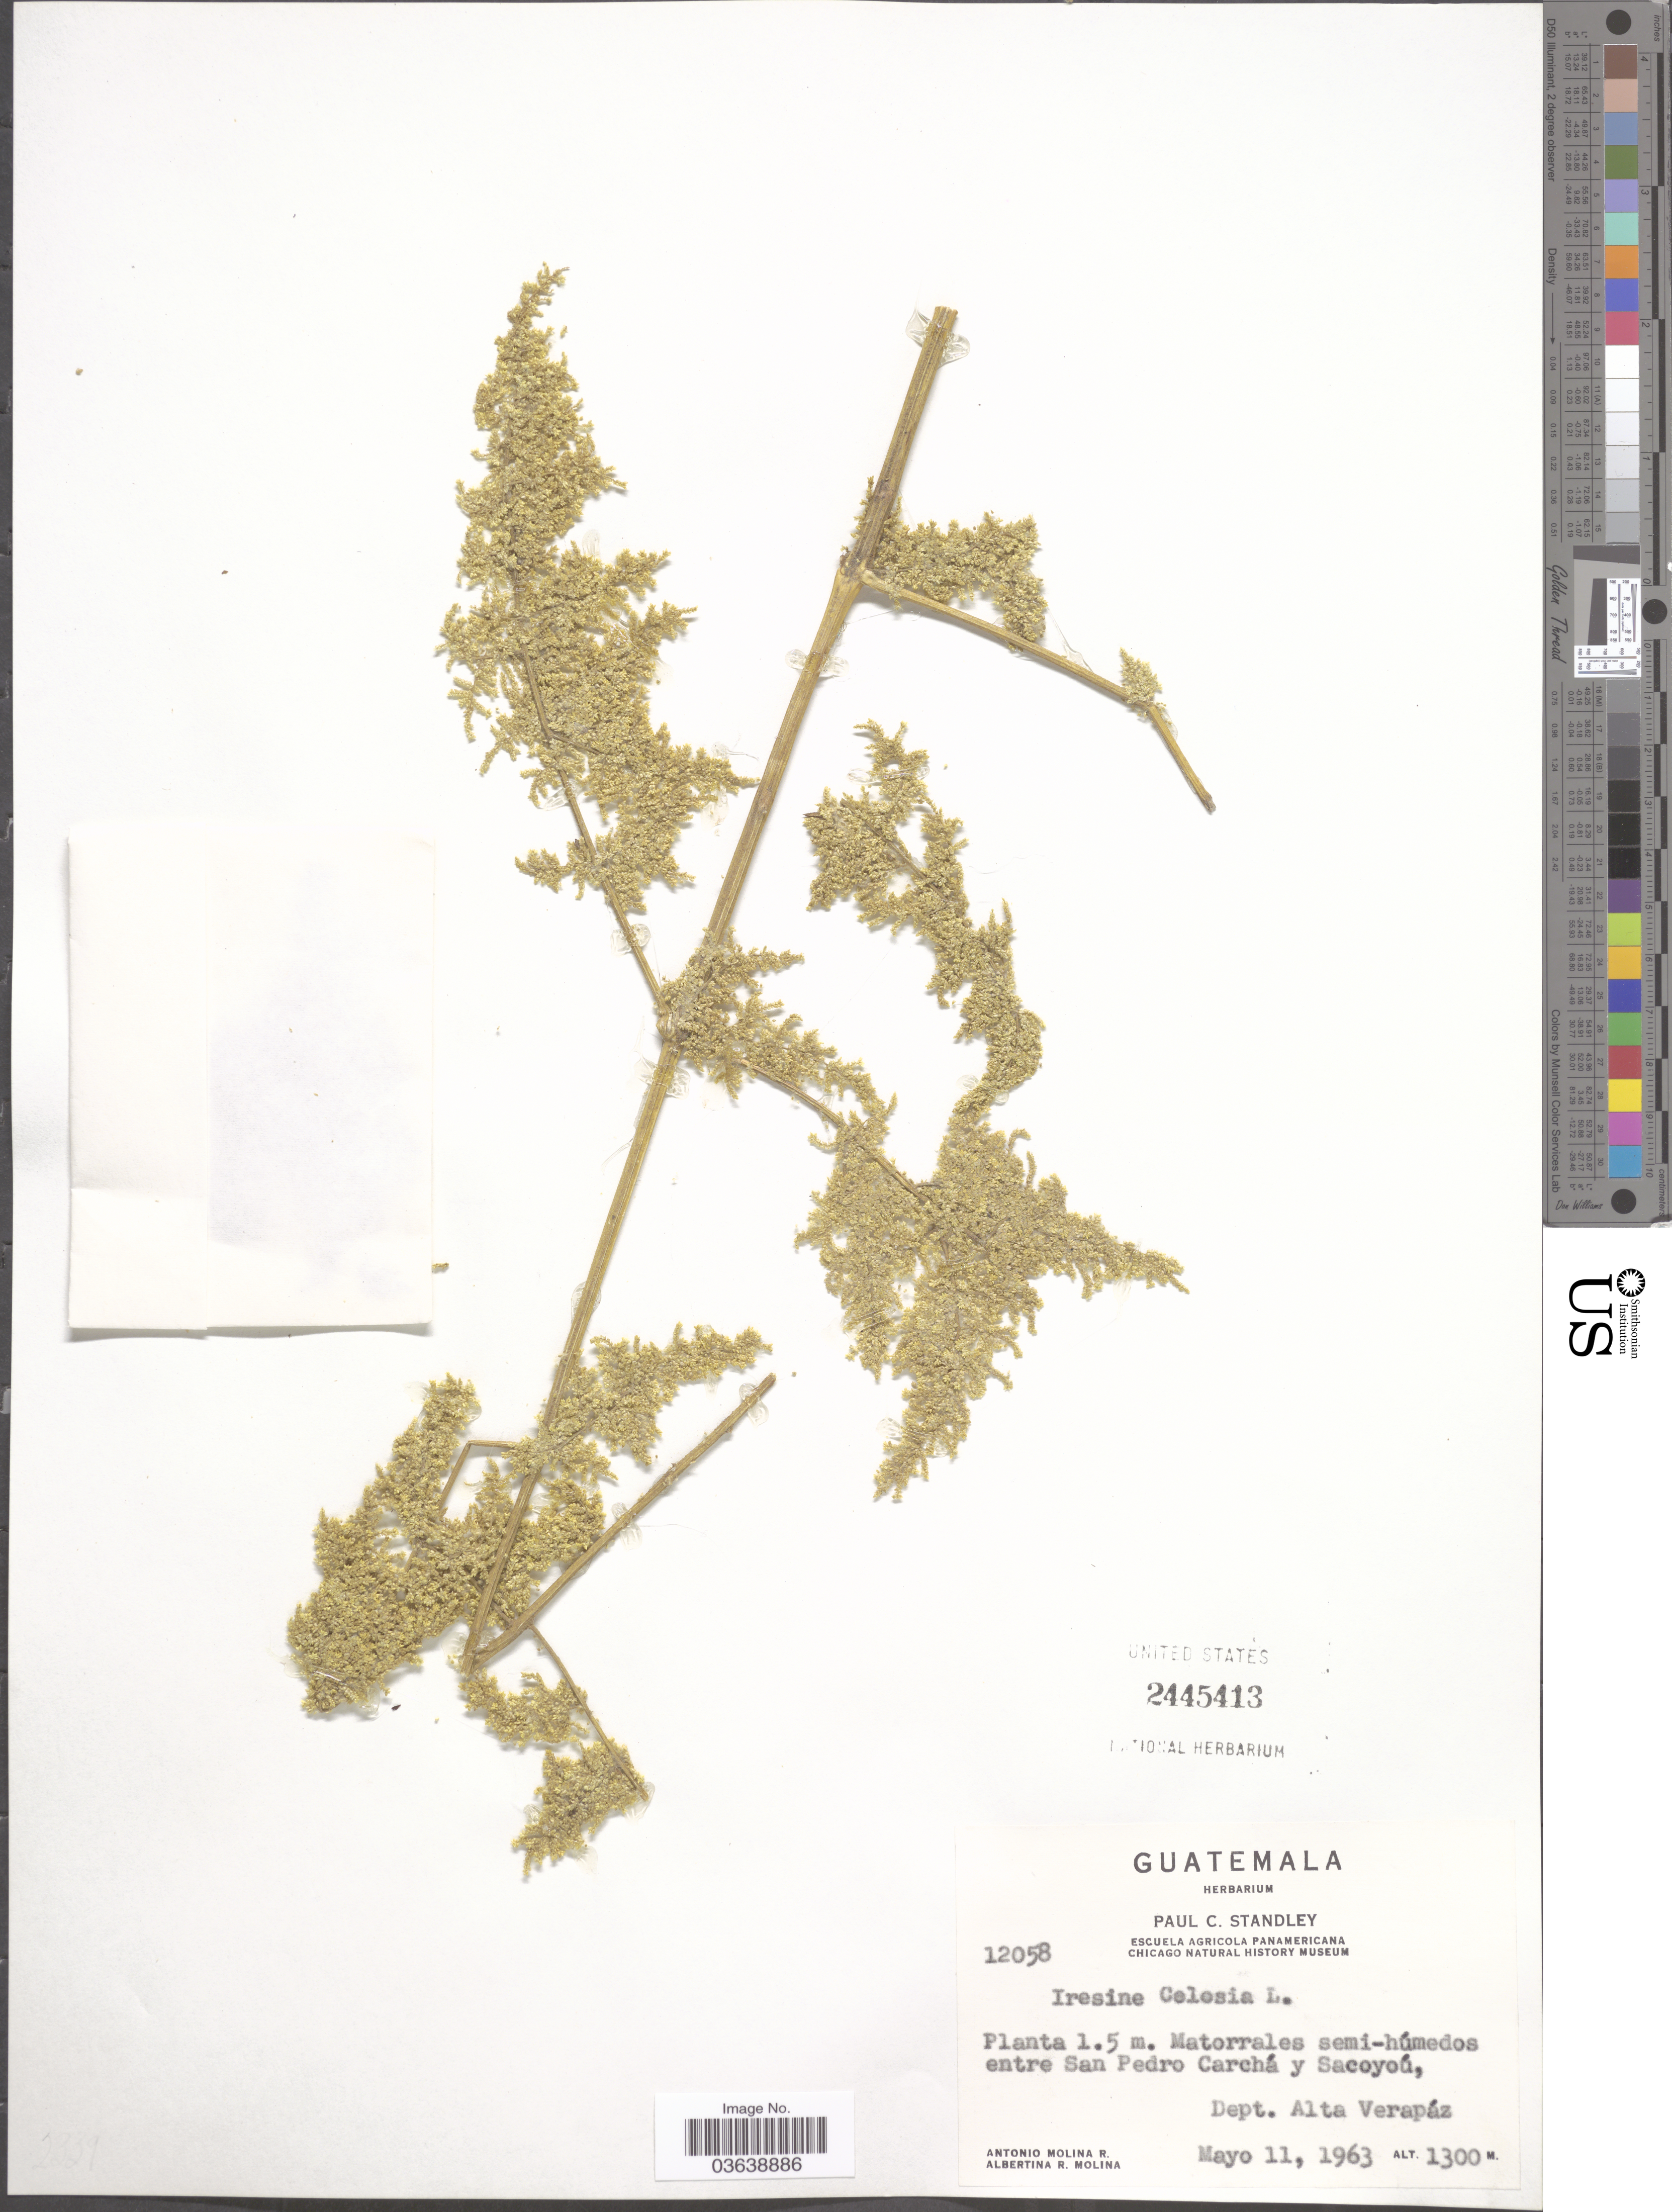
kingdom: Plantae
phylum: Tracheophyta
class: Magnoliopsida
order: Caryophyllales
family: Amaranthaceae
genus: Iresine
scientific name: Iresine celosia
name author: L.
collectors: A. Molina R. & A. R. Molina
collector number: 12058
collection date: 1963-05-11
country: Guatemala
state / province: Alta Verapaz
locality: Matorrales semi-húmedos entre San Pedro Carchá y Sacoyoú, Dept. Alta Verapáz.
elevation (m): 1300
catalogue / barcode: US 2445413